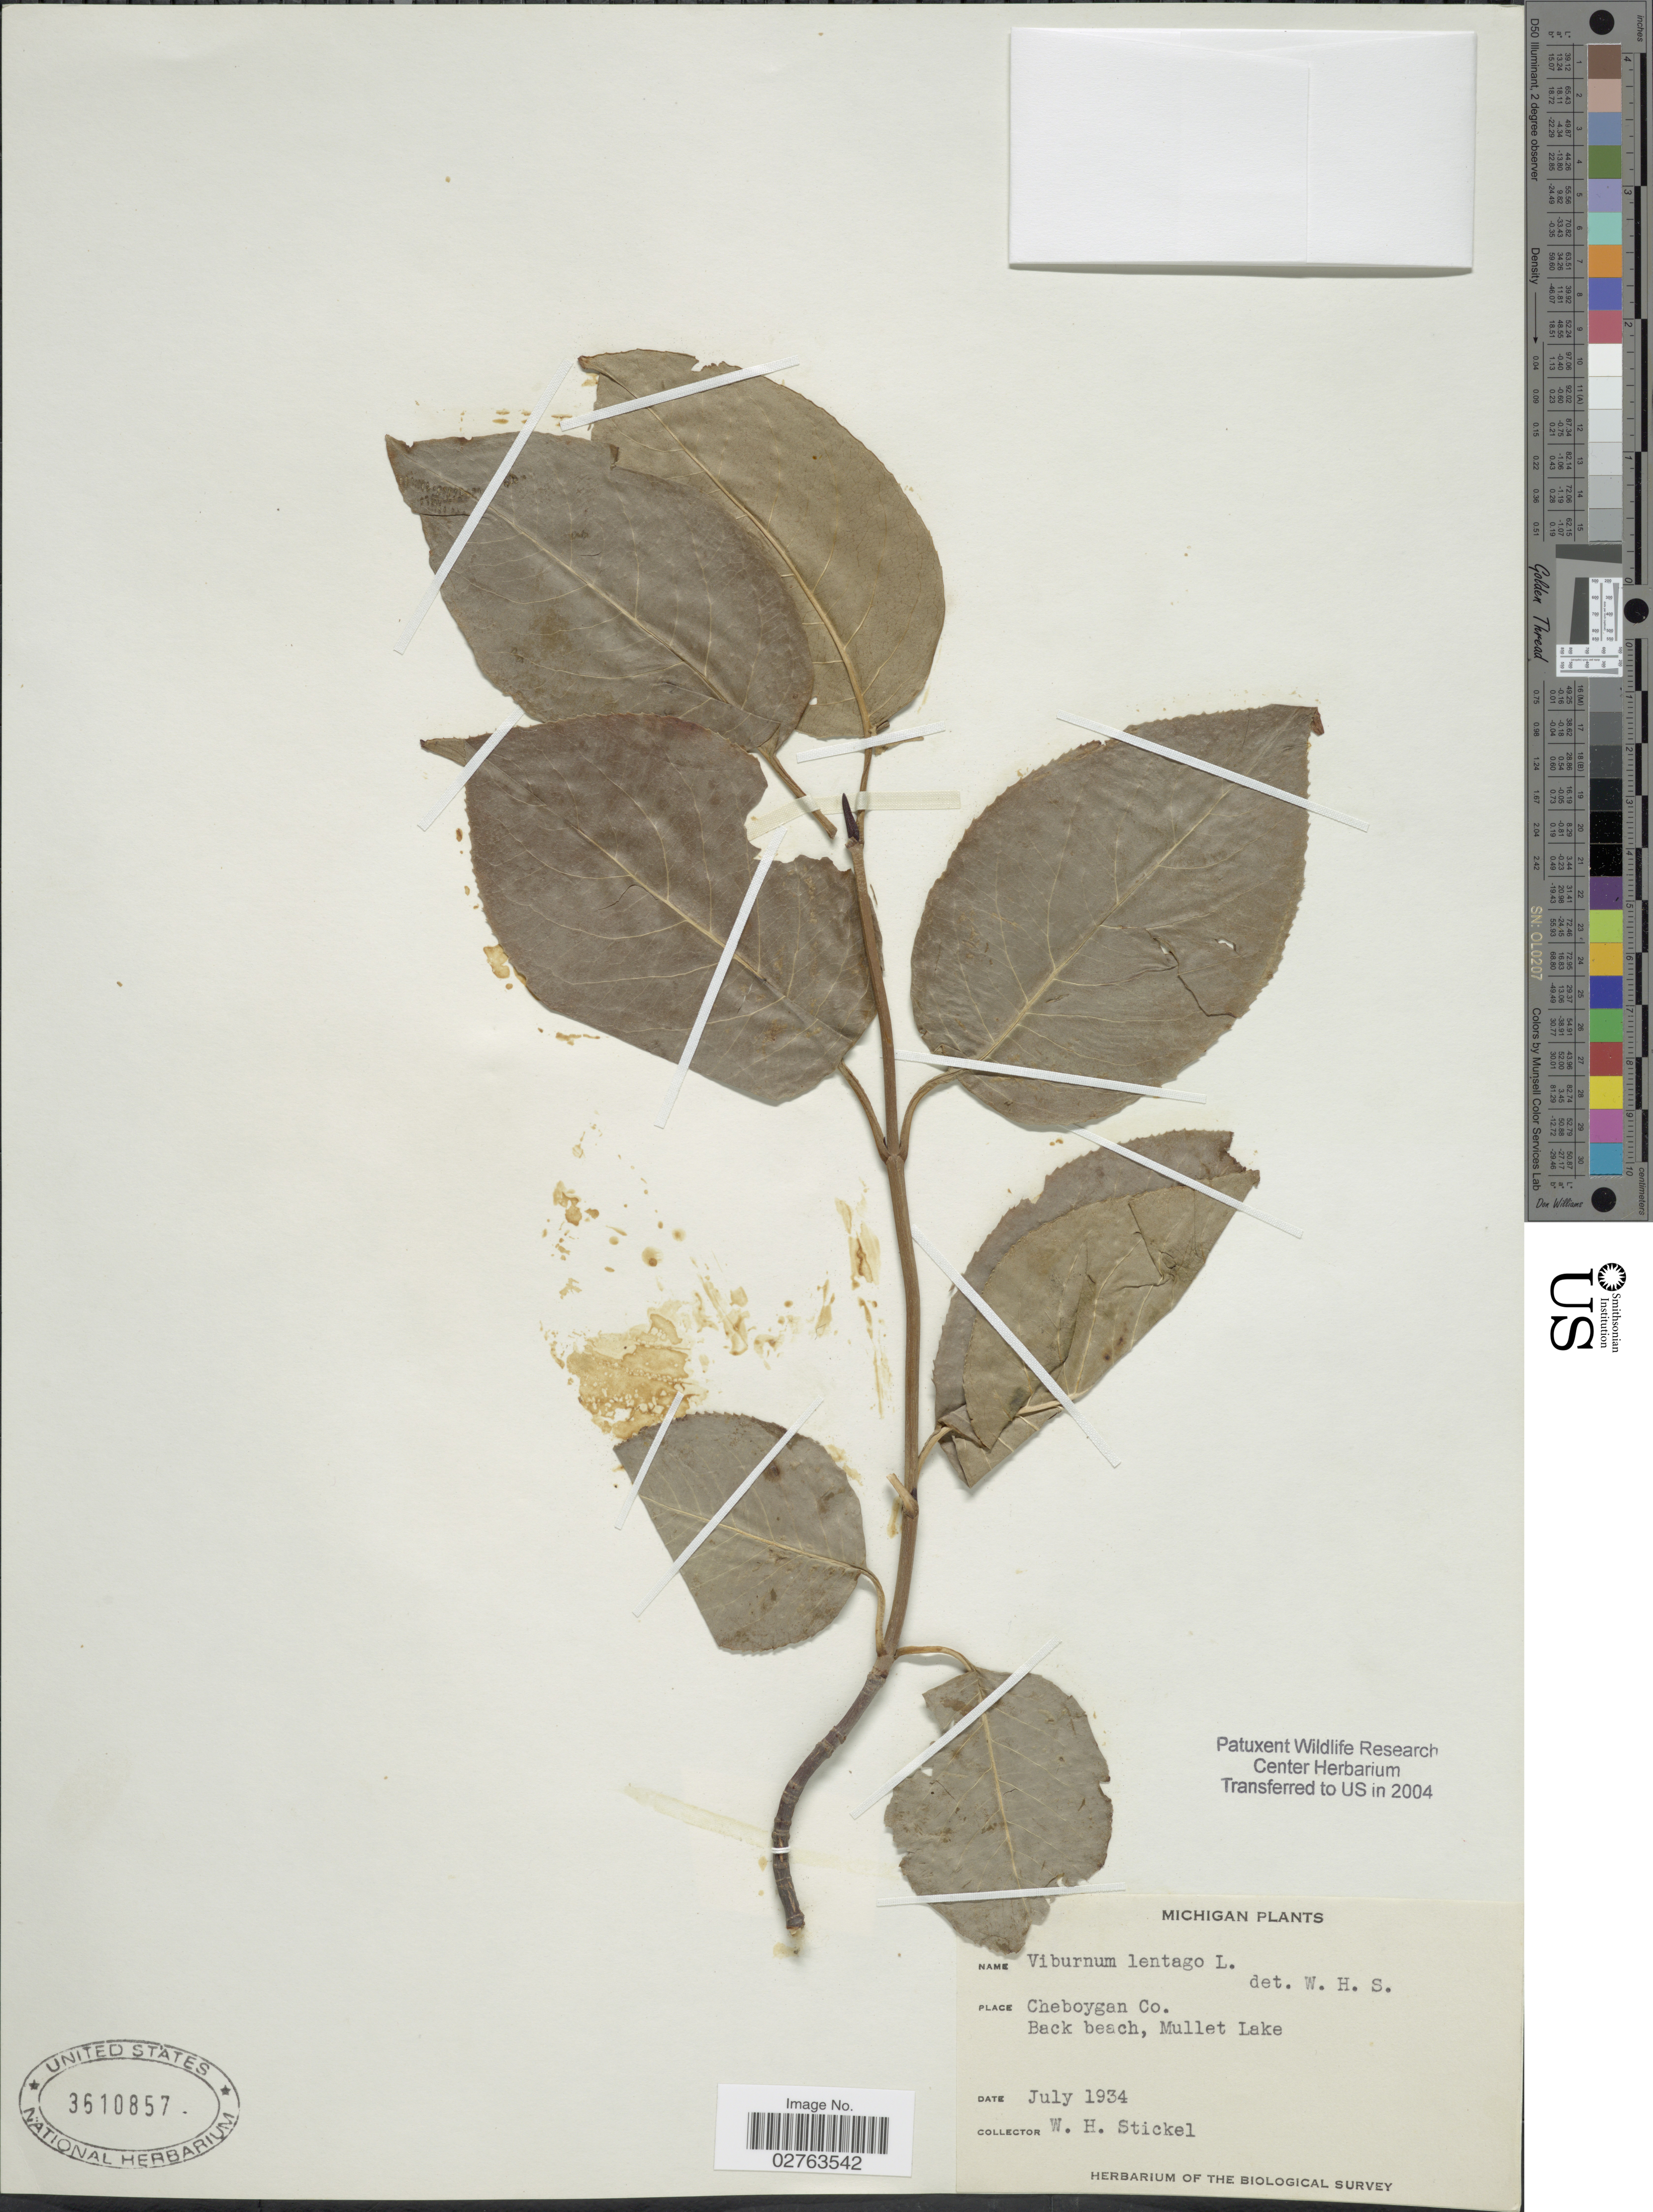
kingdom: Plantae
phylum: Tracheophyta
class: Magnoliopsida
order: Dipsacales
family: Viburnaceae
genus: Viburnum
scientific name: Viburnum lentago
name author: L.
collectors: W. Stickel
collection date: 1934-07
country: United States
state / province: Michigan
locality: Cheboygan Co. Back beach, Mullet Lake.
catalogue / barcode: US 3610857